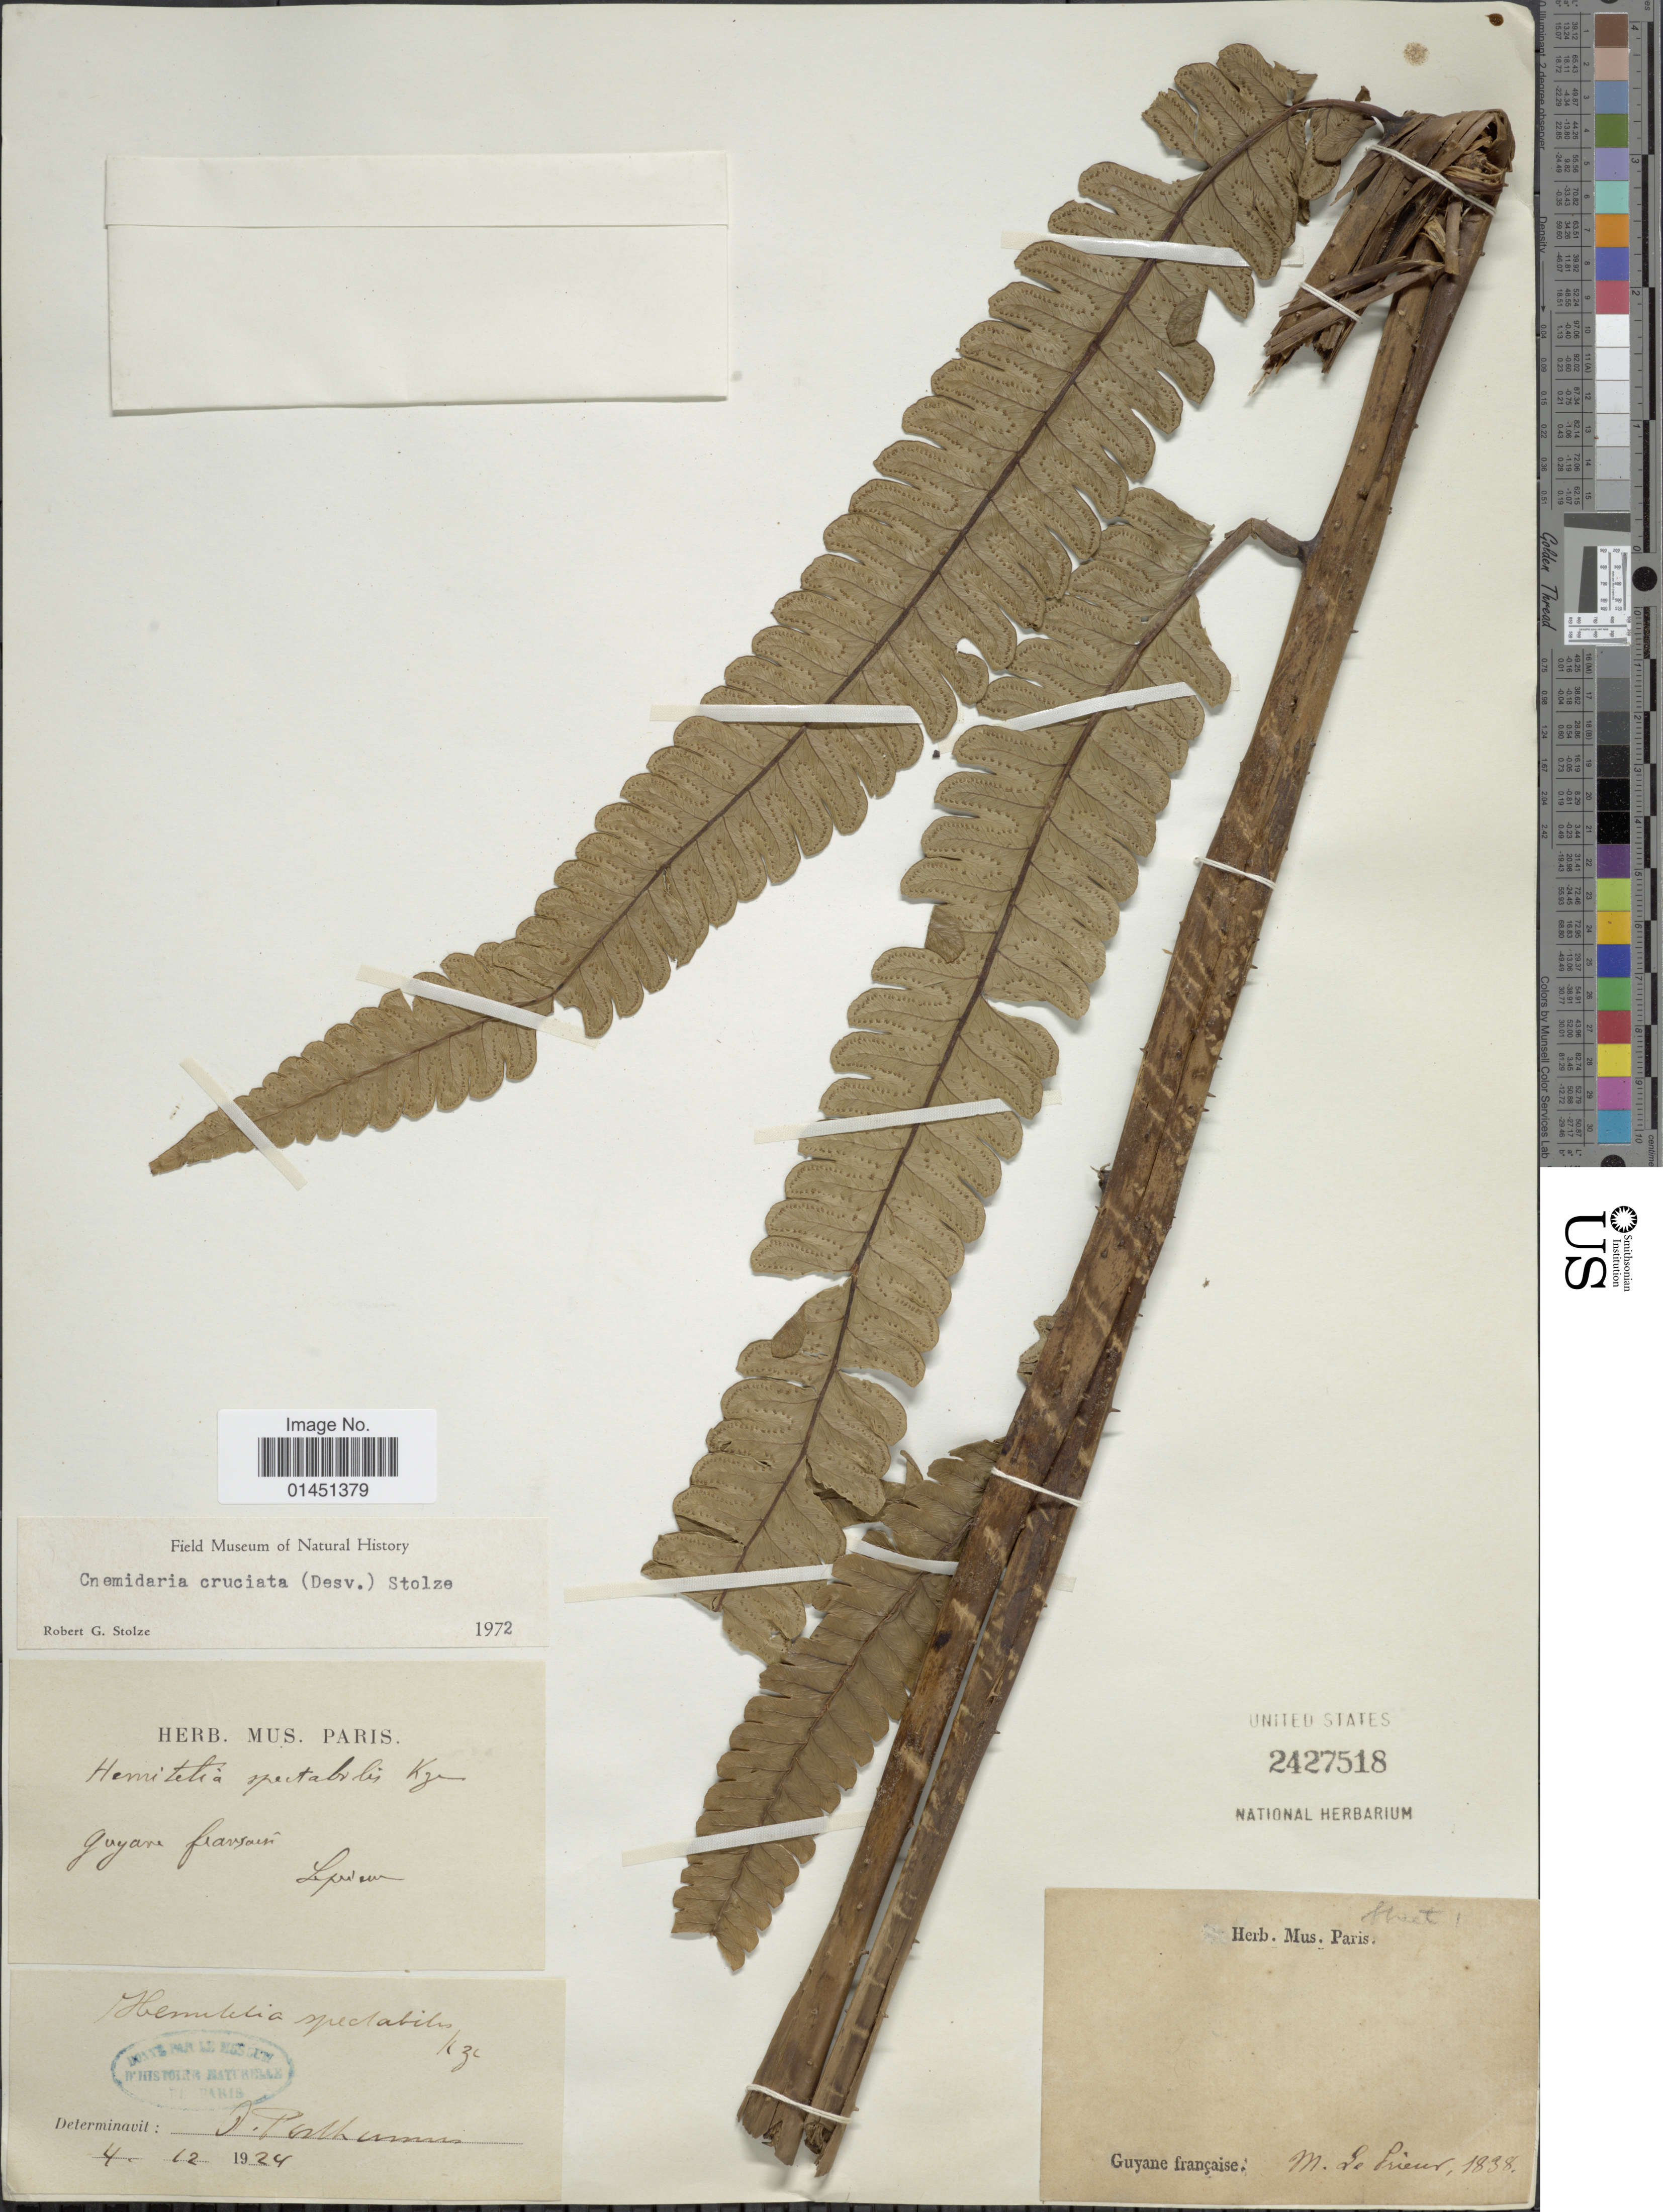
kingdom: Plantae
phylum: Tracheophyta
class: Polypodiopsida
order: Cyatheales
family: Cyatheaceae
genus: Cyathea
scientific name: Cyathea cruciata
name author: (Desv.) Lehnert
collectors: F. M. R. Leprieur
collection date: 1838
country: French Guiana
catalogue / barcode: US 2427518